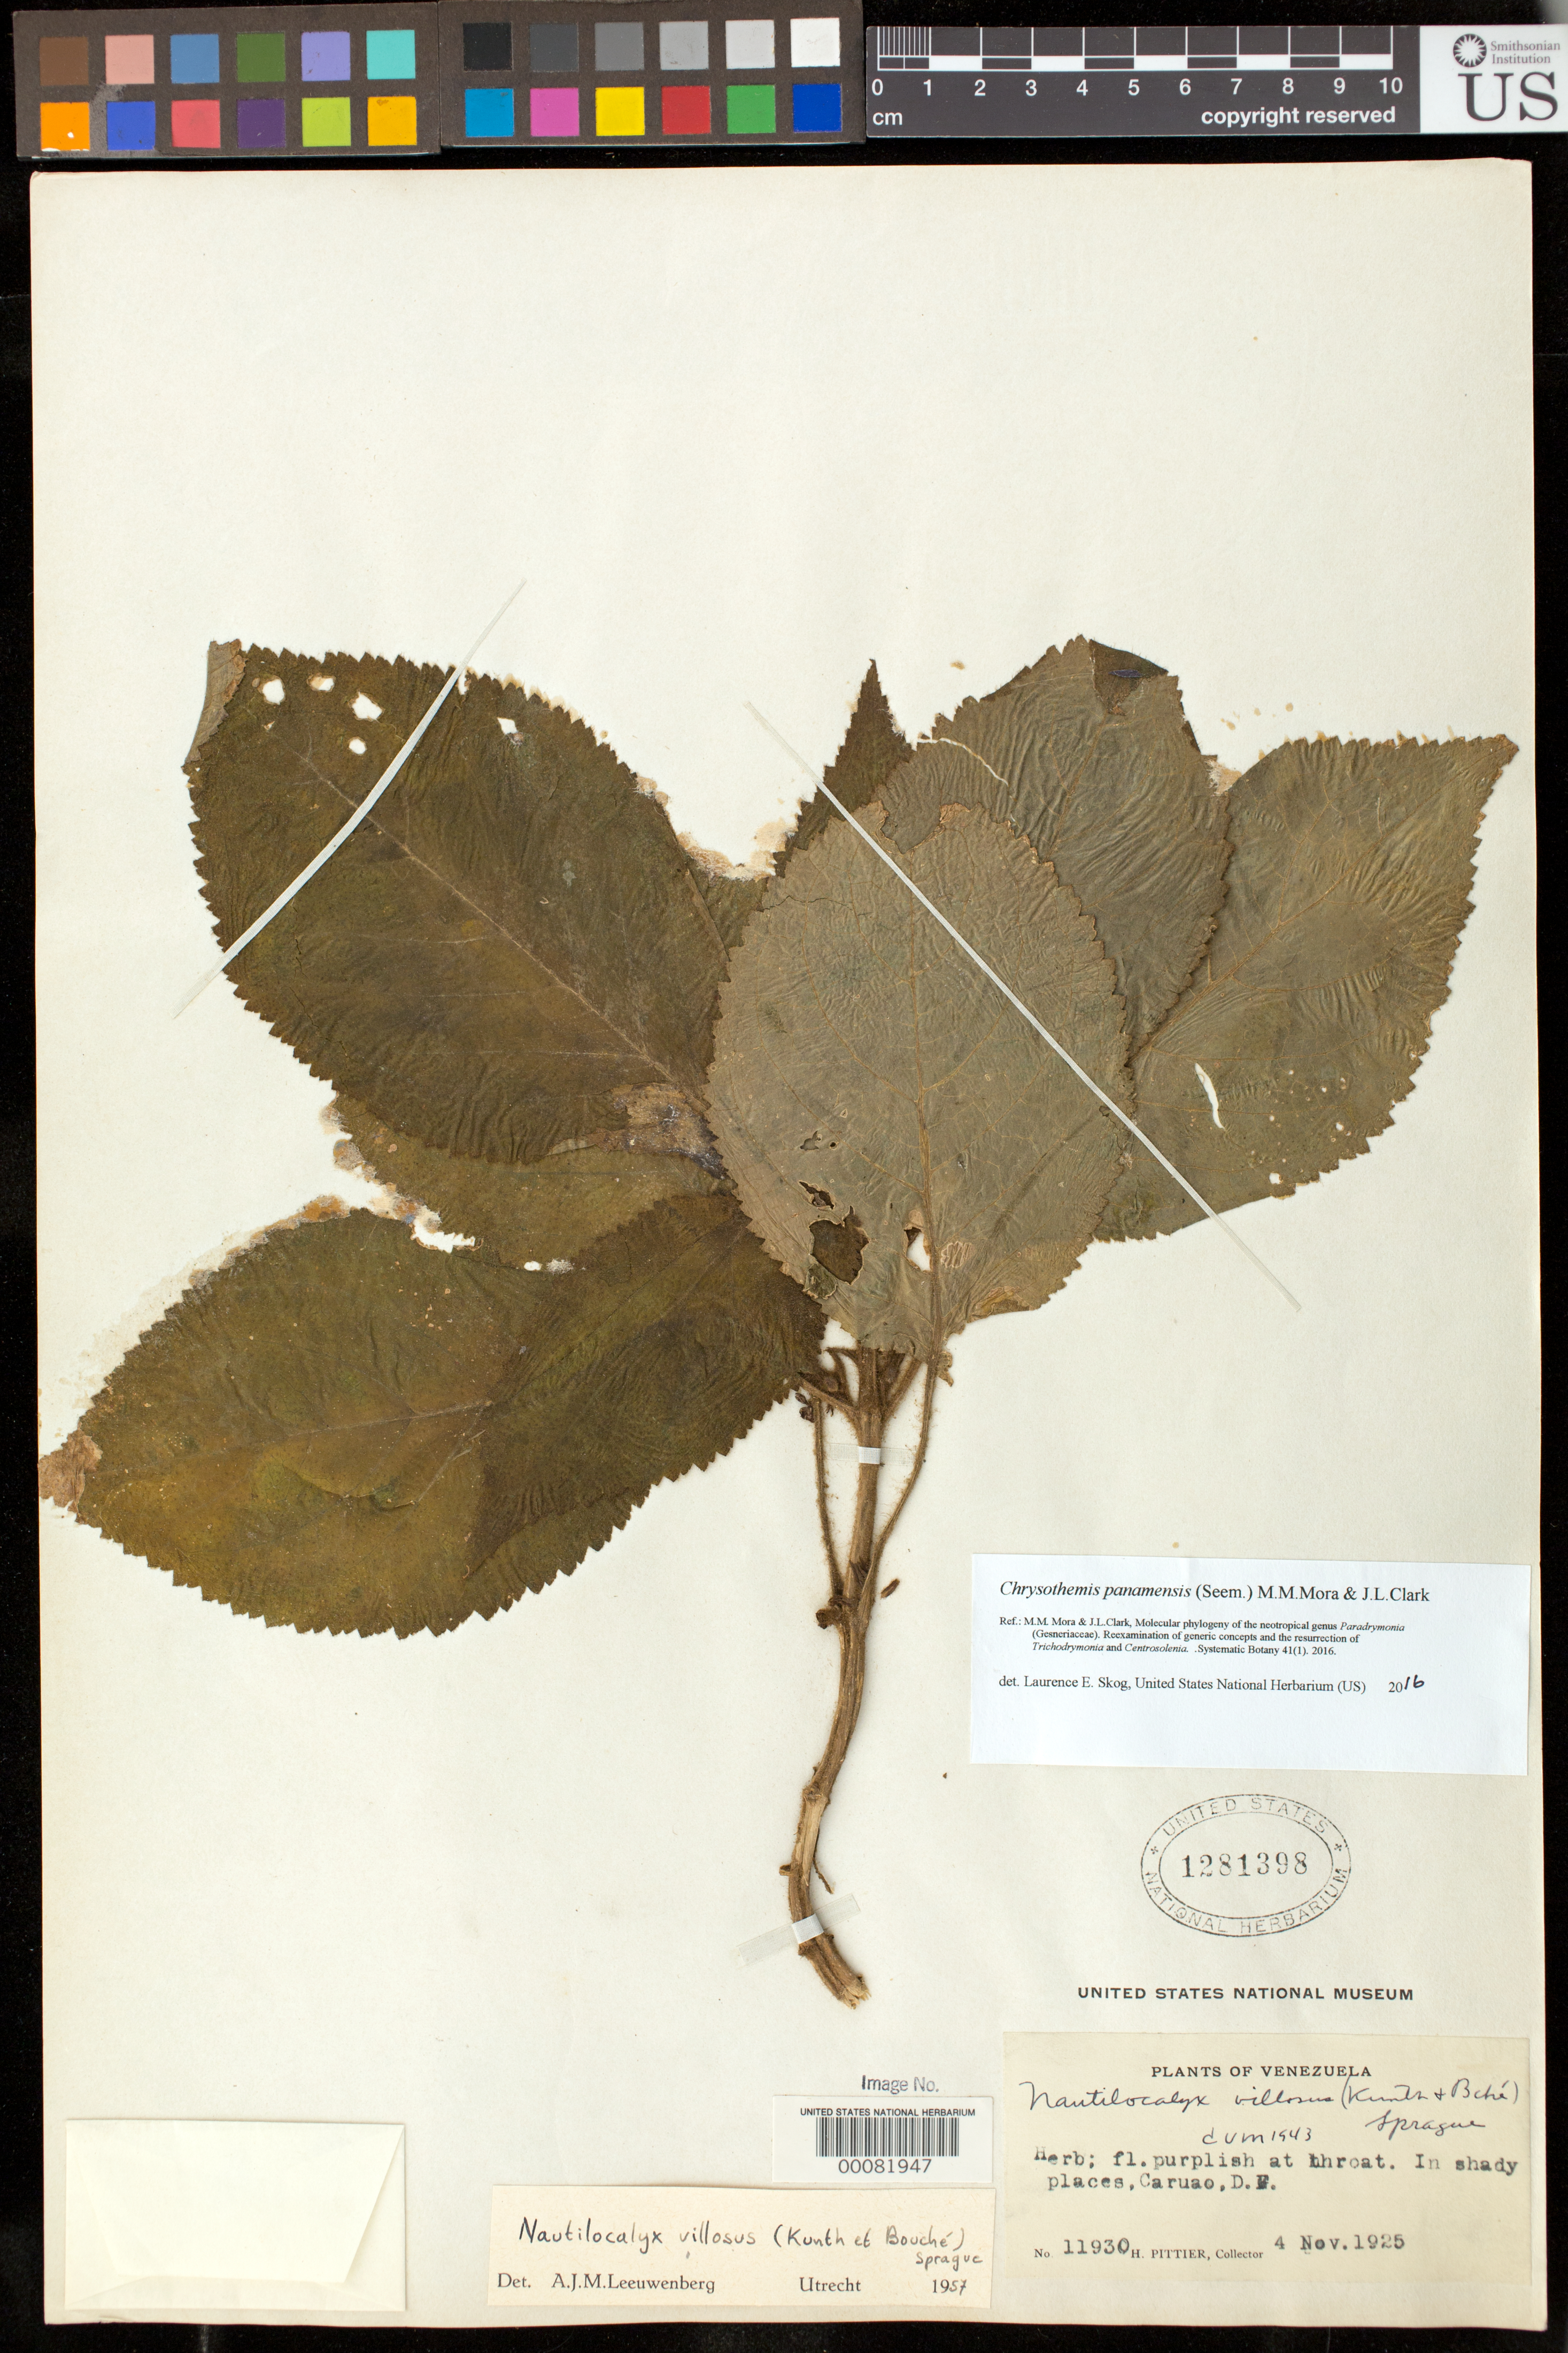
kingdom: Plantae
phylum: Tracheophyta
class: Magnoliopsida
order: Lamiales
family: Gesneriaceae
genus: Chrysothemis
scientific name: Chrysothemis panamensis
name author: (Seem.) M.M. Mora & J.L. Clark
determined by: Skog, Laurence E.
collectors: H. F. Pittier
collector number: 11930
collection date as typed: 04 Nov 1925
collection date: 1925-11-04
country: Venezuela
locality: Caruao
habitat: In sandy places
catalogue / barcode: US 1281398